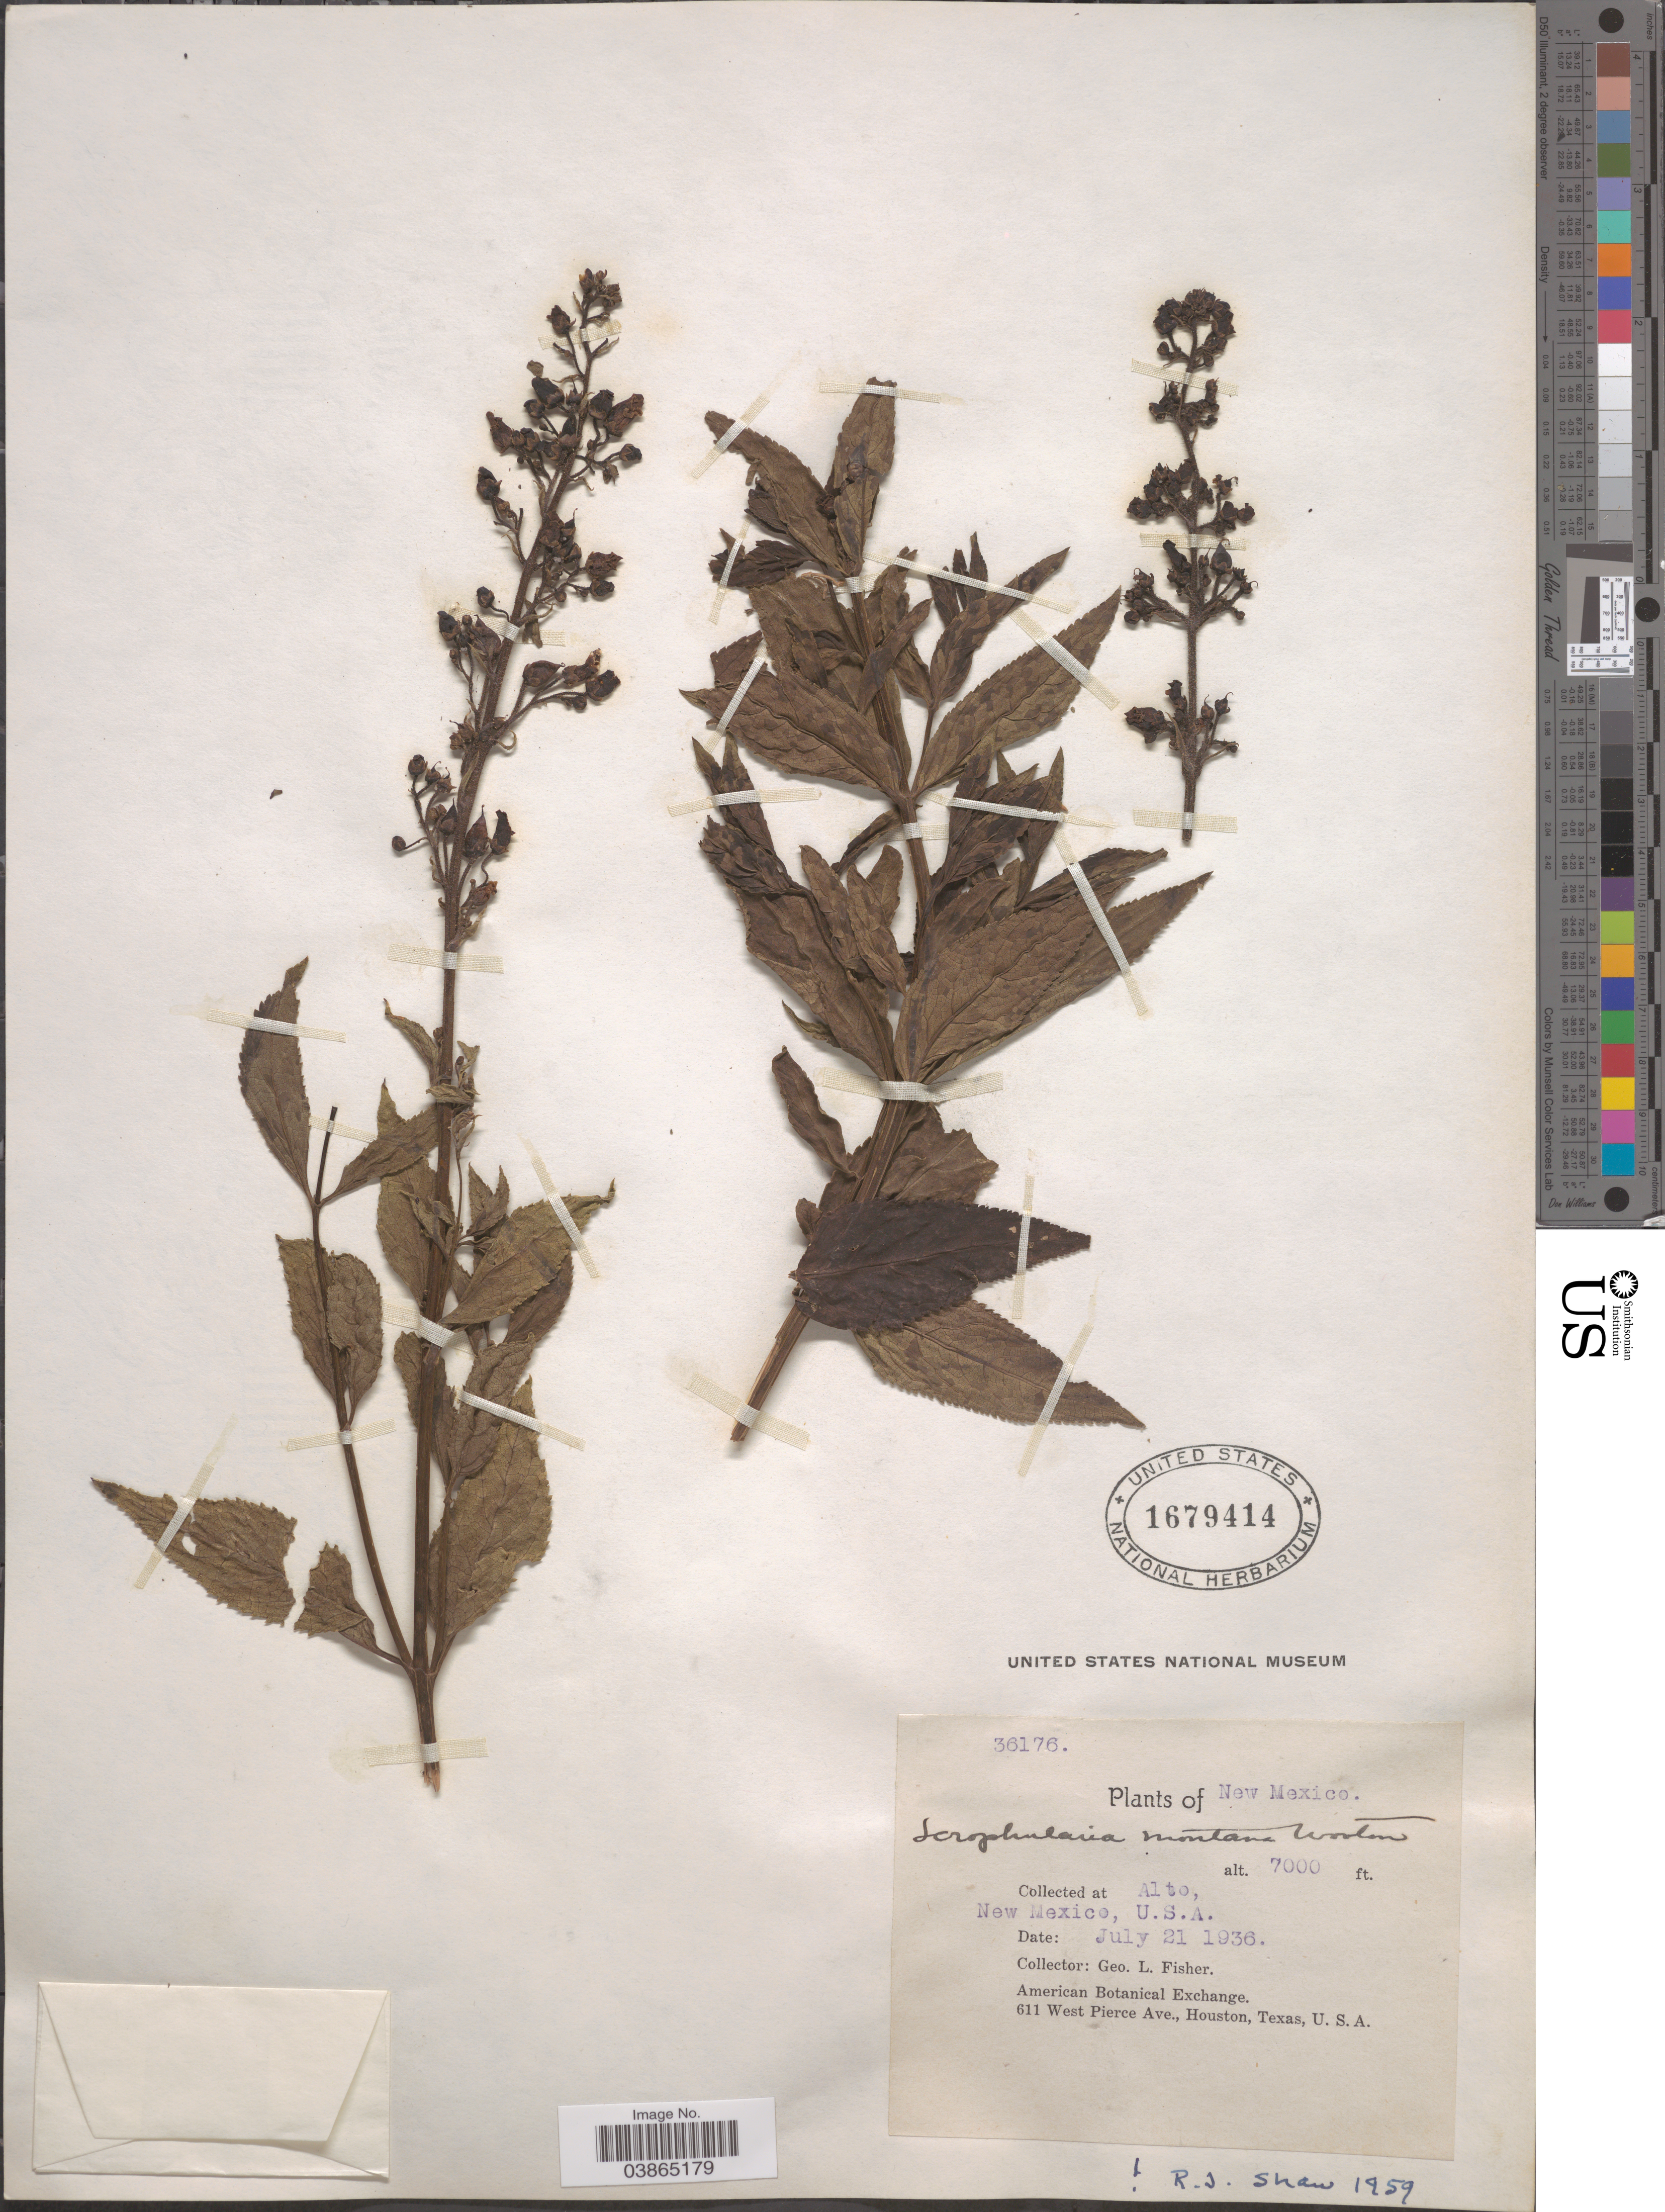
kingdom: Plantae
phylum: Tracheophyta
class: Magnoliopsida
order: Lamiales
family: Scrophulariaceae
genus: Scrophularia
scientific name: Scrophularia montana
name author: Wooton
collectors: G. L. Fisher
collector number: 36176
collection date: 1936-07-21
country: United States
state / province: New Mexico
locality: Alto.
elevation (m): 2134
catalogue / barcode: US 1679414